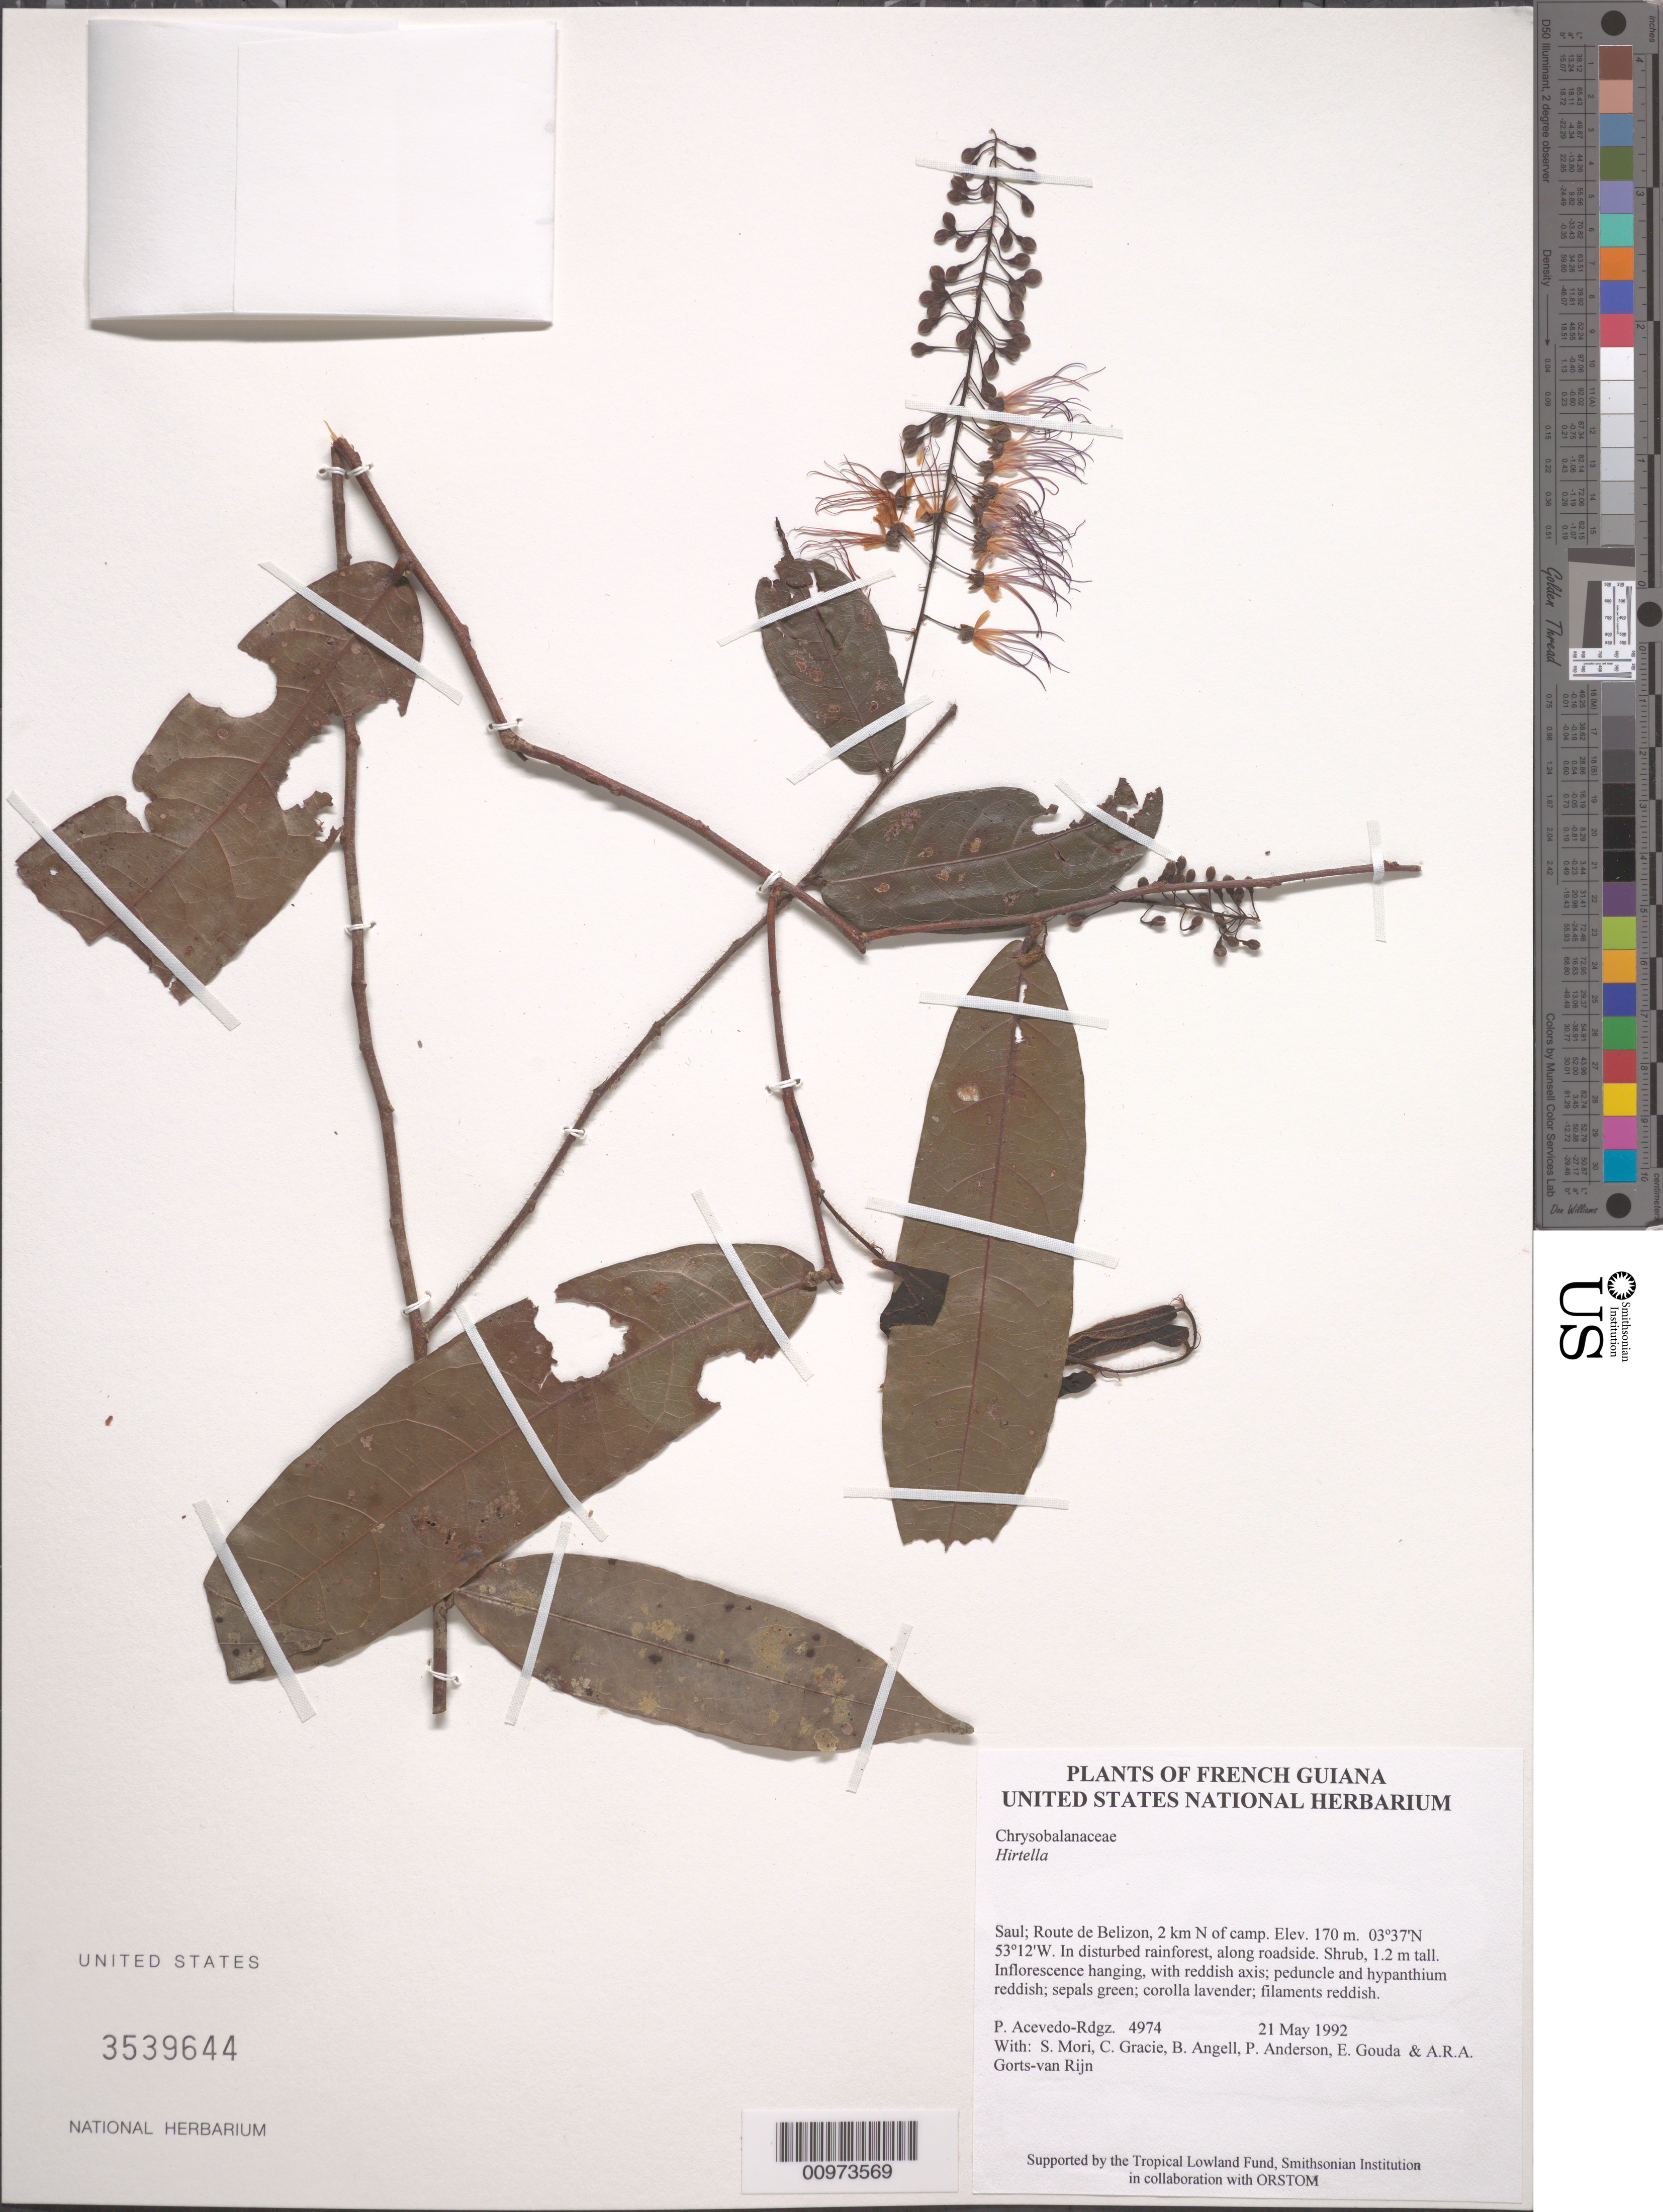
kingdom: Plantae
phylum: Tracheophyta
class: Magnoliopsida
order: Malpighiales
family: Chrysobalanaceae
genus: Hirtella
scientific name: Hirtella sp.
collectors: P. Acevedo-Rodr., S. Mori, C. A. Gracie, Bobbi Angell, P. Anderson, E. J. Gouda & A. .R. A. Görts-van Rijn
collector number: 4974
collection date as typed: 21 May 1992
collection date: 1992-05-21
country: French Guiana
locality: Saul; Route de Belizon, 2 km N of camp.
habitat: In disturbed rainforest, along roadside.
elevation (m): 170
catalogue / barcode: US 3539644